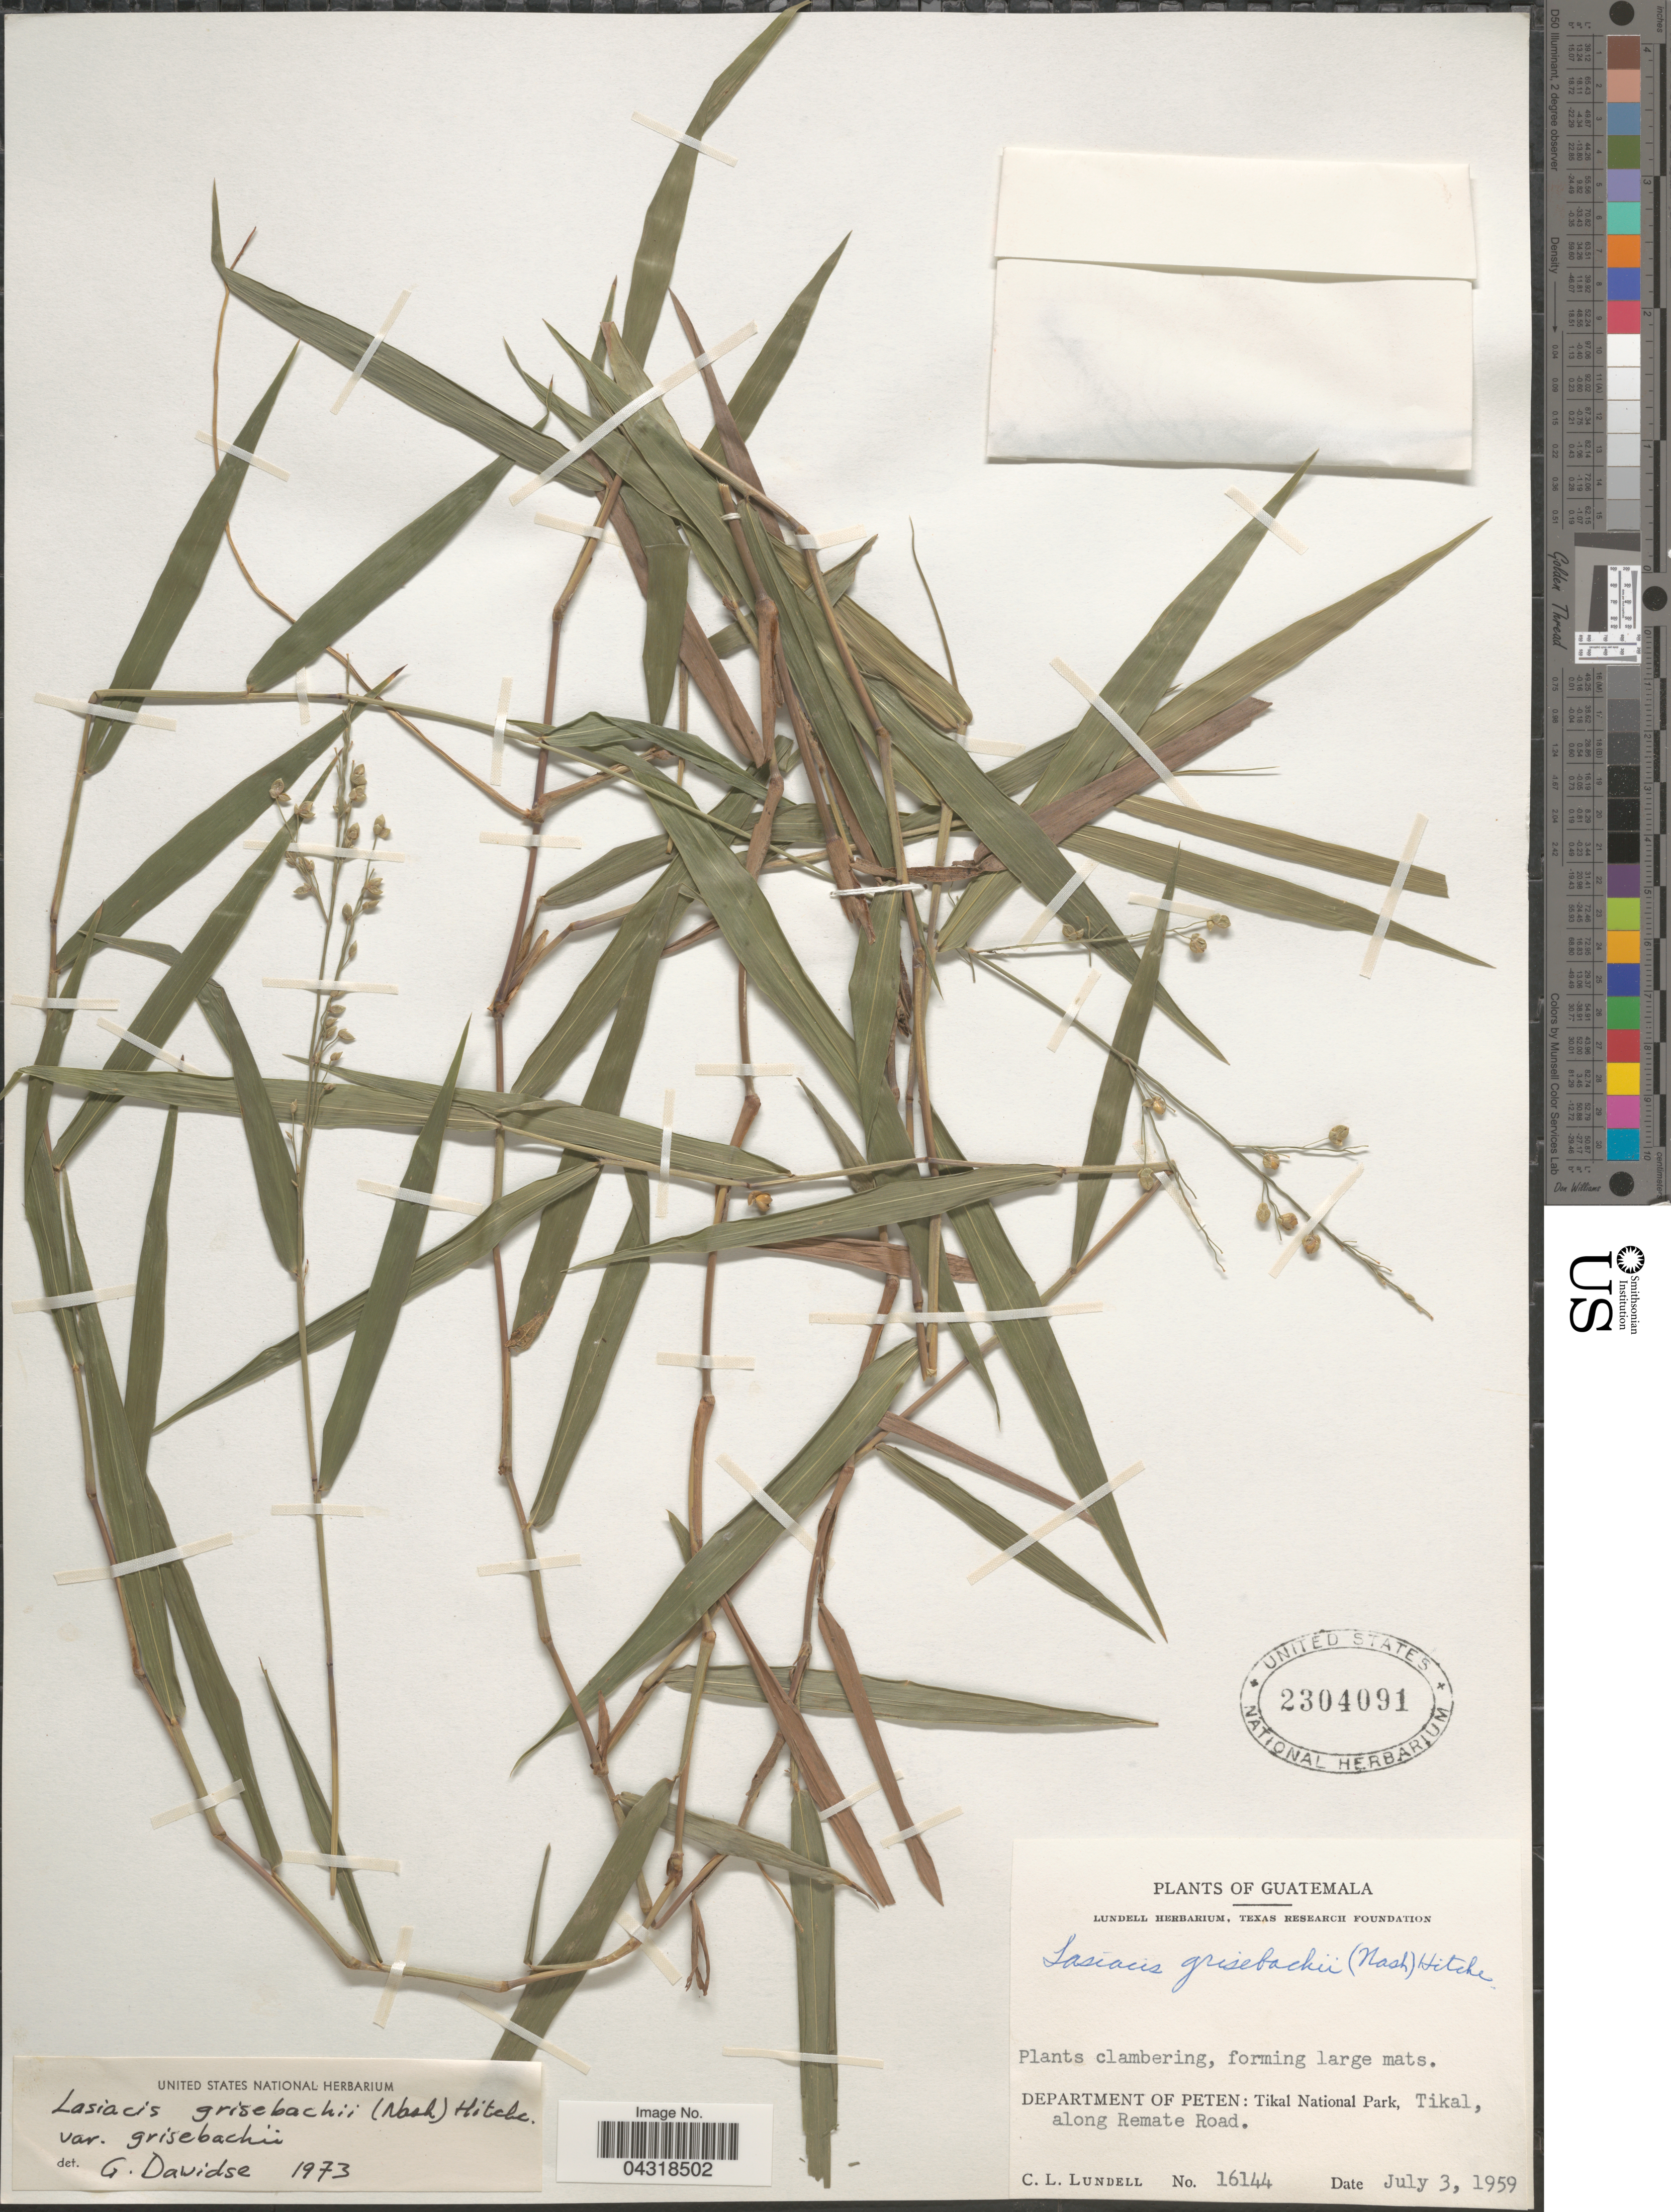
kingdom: Plantae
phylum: Tracheophyta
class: Liliopsida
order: Poales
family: Poaceae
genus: Lasiacis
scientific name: Lasiacis grisebachii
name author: (Nash) Hitchc.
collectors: C. L. Lundell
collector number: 16144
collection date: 1959-07-03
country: Guatemala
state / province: El Peten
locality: Department of Peten: Tikal National Park, Tikal, along Remate Road.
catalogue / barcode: US 2304091